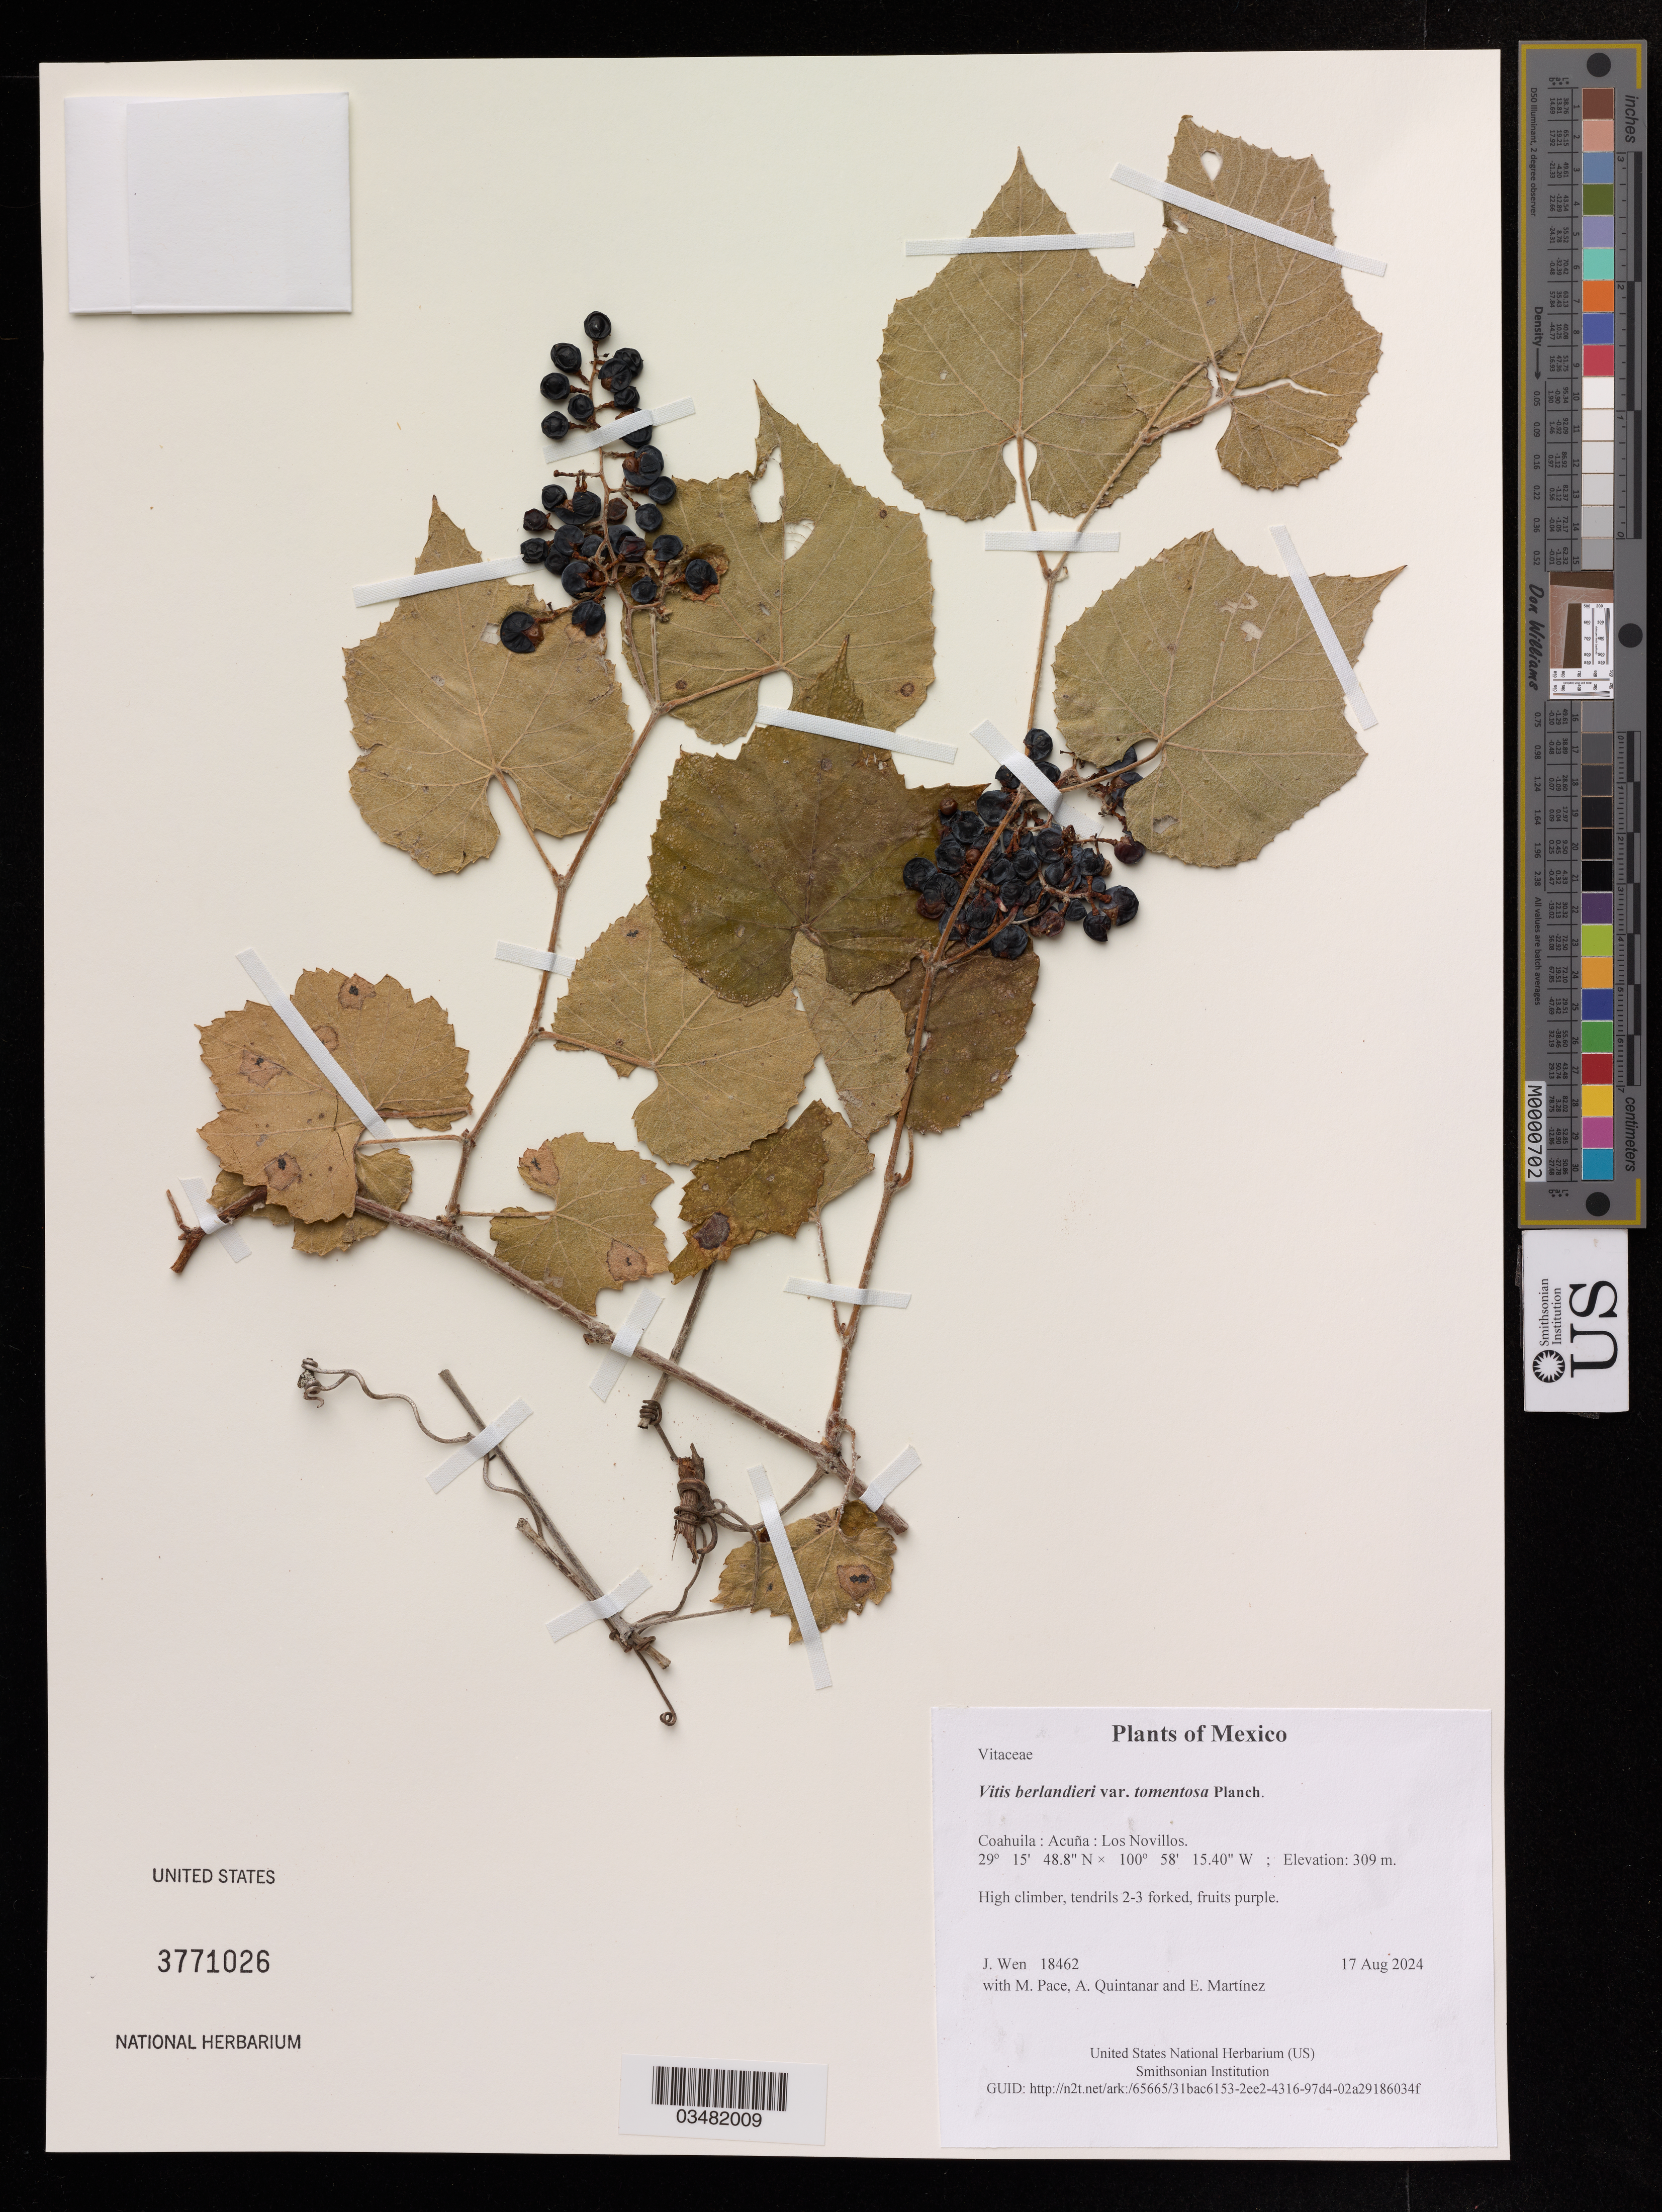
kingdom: Plantae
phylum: Tracheophyta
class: Magnoliopsida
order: Vitales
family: Vitaceae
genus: Vitis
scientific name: Vitis berlandieri var. tomentosa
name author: Planch.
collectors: J. Wen, M. Pace, A. Quintanar & E. Martinez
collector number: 18462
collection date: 2024-08-17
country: Mexico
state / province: Coahuila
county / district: Acuña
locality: Los Novillos.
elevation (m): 309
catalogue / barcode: US 3771026